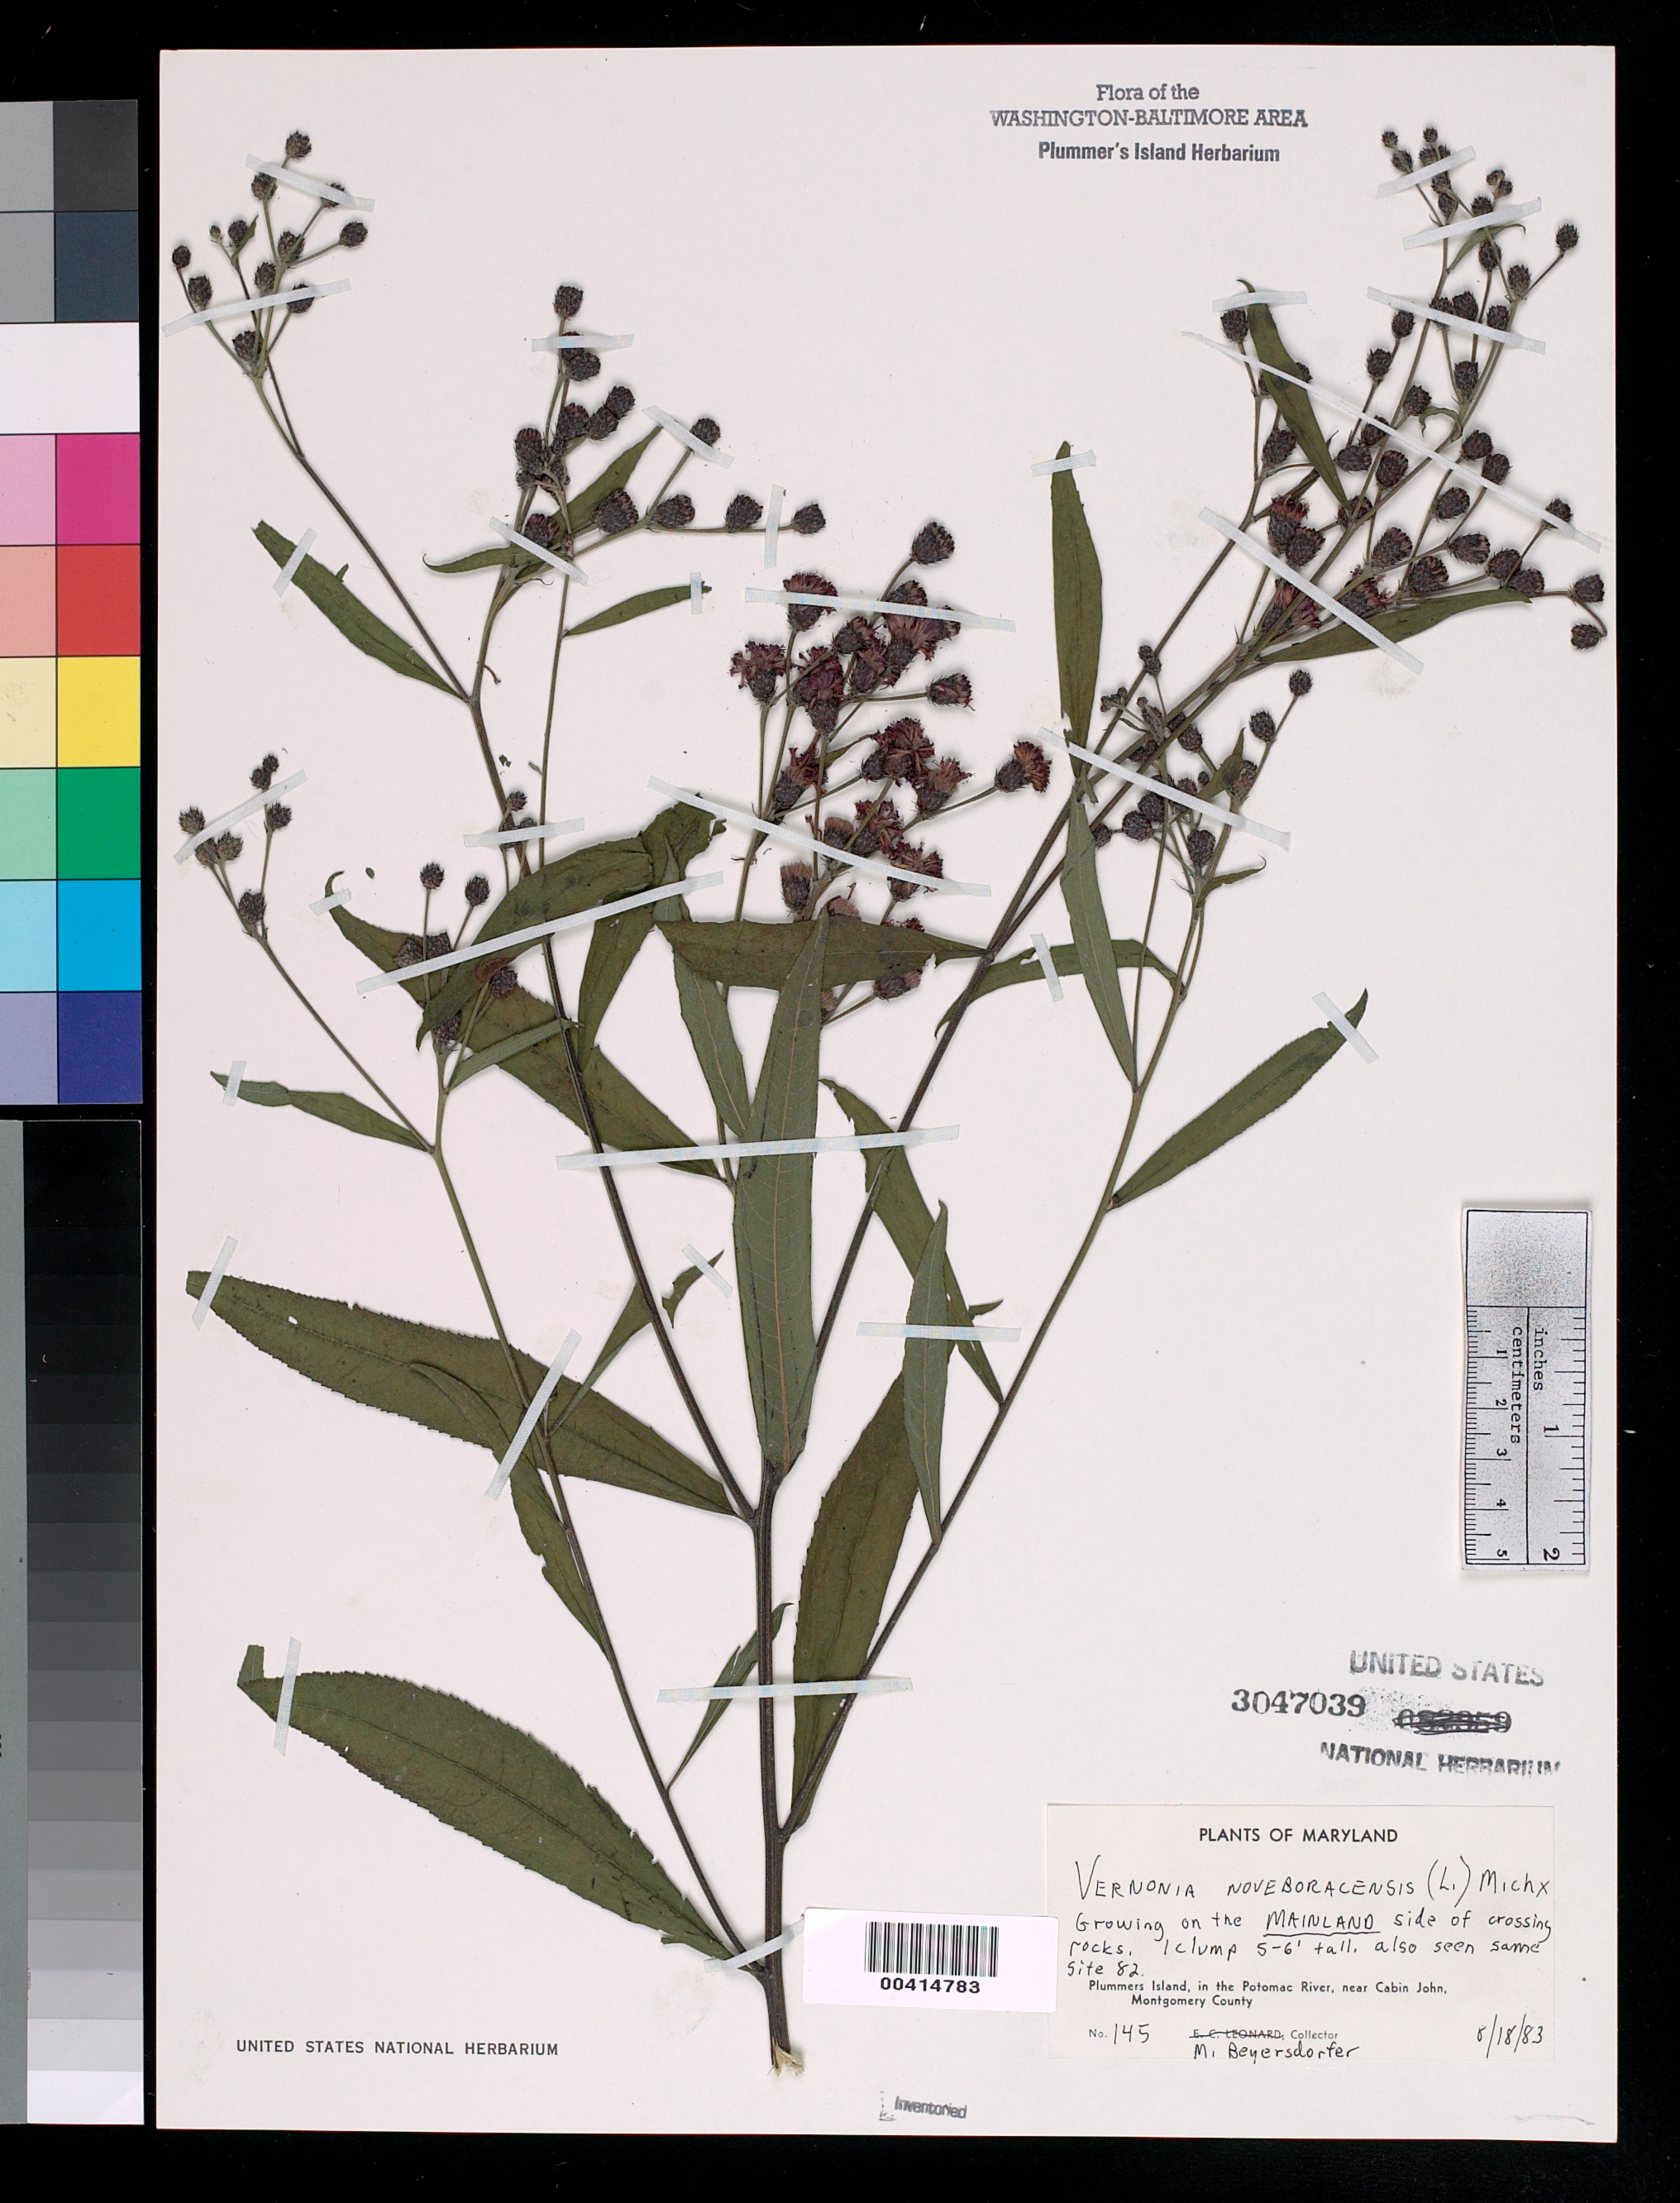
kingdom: Plantae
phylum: Tracheophyta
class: Magnoliopsida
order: Asterales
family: Asteraceae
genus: Vernonia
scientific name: Vernonia noveboracensis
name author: (L.) Michx.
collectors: M. Beyersdorfer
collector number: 145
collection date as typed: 18 Aug 1983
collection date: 1983-08-18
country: United States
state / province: Maryland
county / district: Montgomery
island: Plummers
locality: Plummer's Island; Crossing Rocks C. & O. Canal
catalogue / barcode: US 3047039